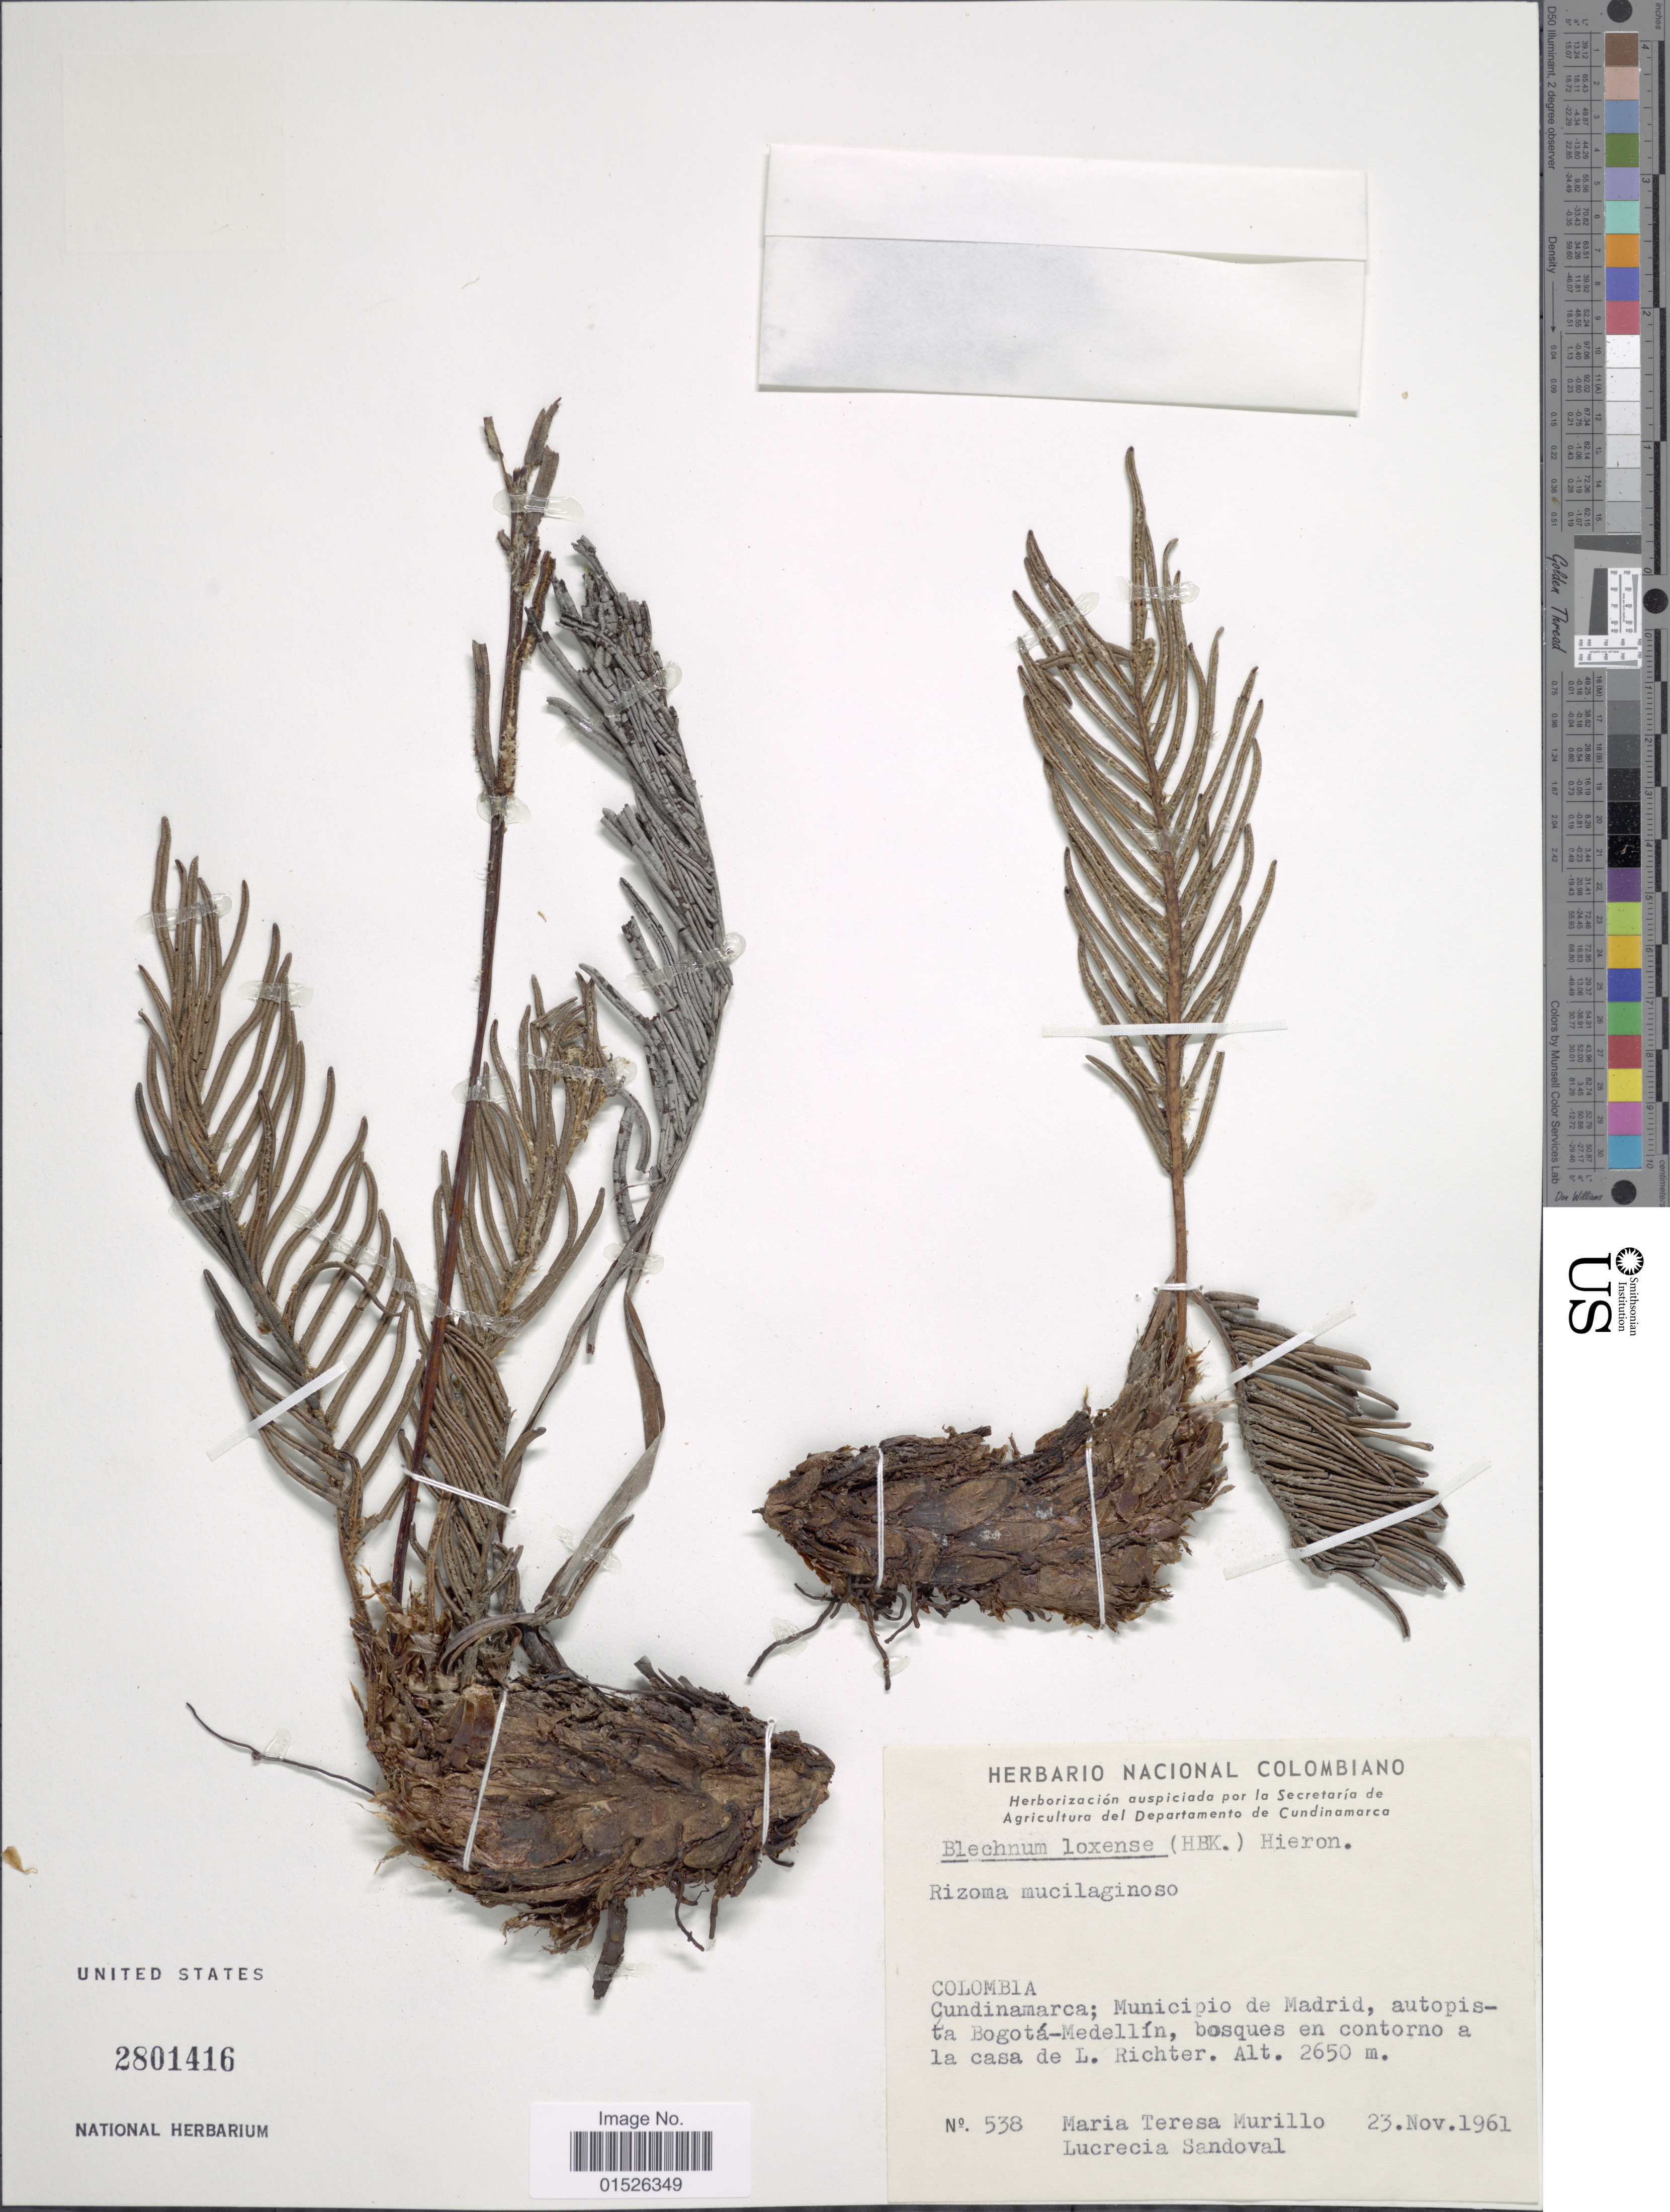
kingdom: Plantae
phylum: Tracheophyta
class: Polypodiopsida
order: Polypodiales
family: Blechnaceae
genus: Blechnum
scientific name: Blechnum loxense var. stenophyllum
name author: (Klotzsch) Lellinger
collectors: M. Murillo & L. Sandoval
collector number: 538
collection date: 1961-11-23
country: Colombia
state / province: Cundinamarca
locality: Colombia, Cundinamarca; Municipio de Madrid, autopista Bogota-Medellin, bosques en contorno a la casa de L. Richter,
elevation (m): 2650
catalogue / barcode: US 2801416